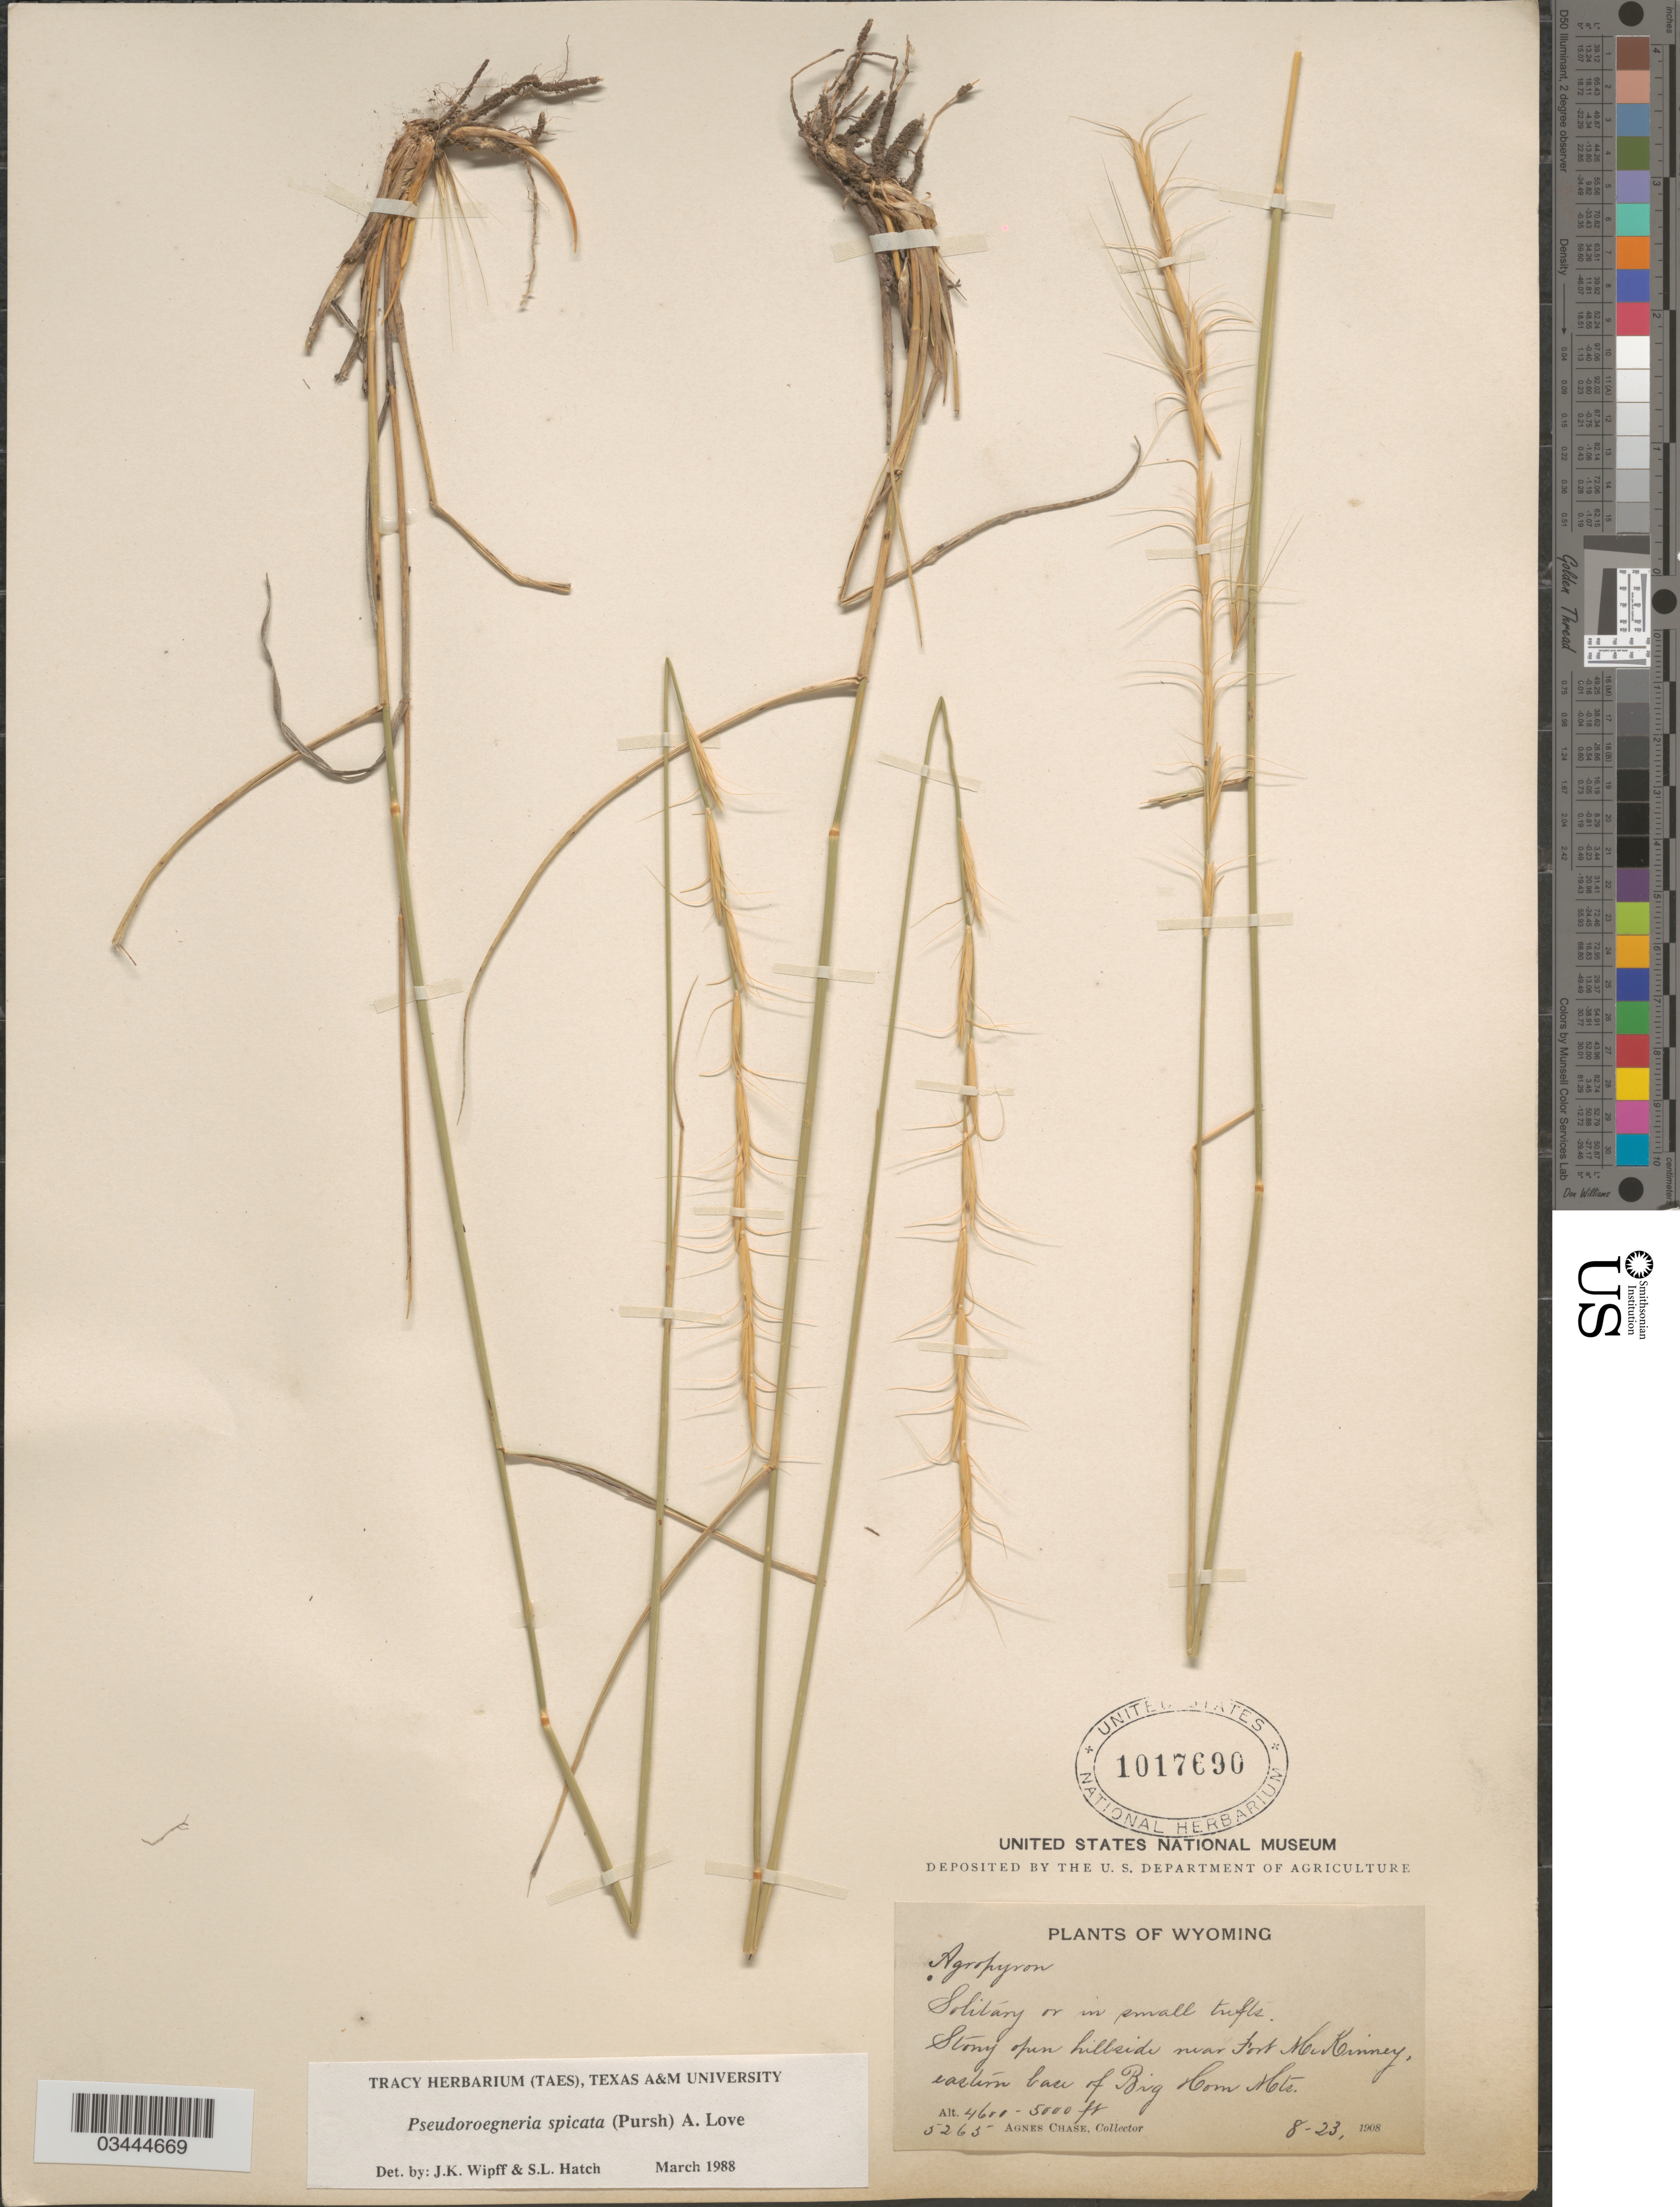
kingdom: Plantae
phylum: Tracheophyta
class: Liliopsida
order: Poales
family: Poaceae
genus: Pseudoroegneria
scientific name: Pseudoroegneria spicata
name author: (Pursh) Á. Löve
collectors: A. Chase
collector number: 5265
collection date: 1908-08-23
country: United States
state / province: Wyoming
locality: Stony open hillside near Fort McKinney, eastern base of Big Horn Mts.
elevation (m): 1402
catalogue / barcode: US 1017690